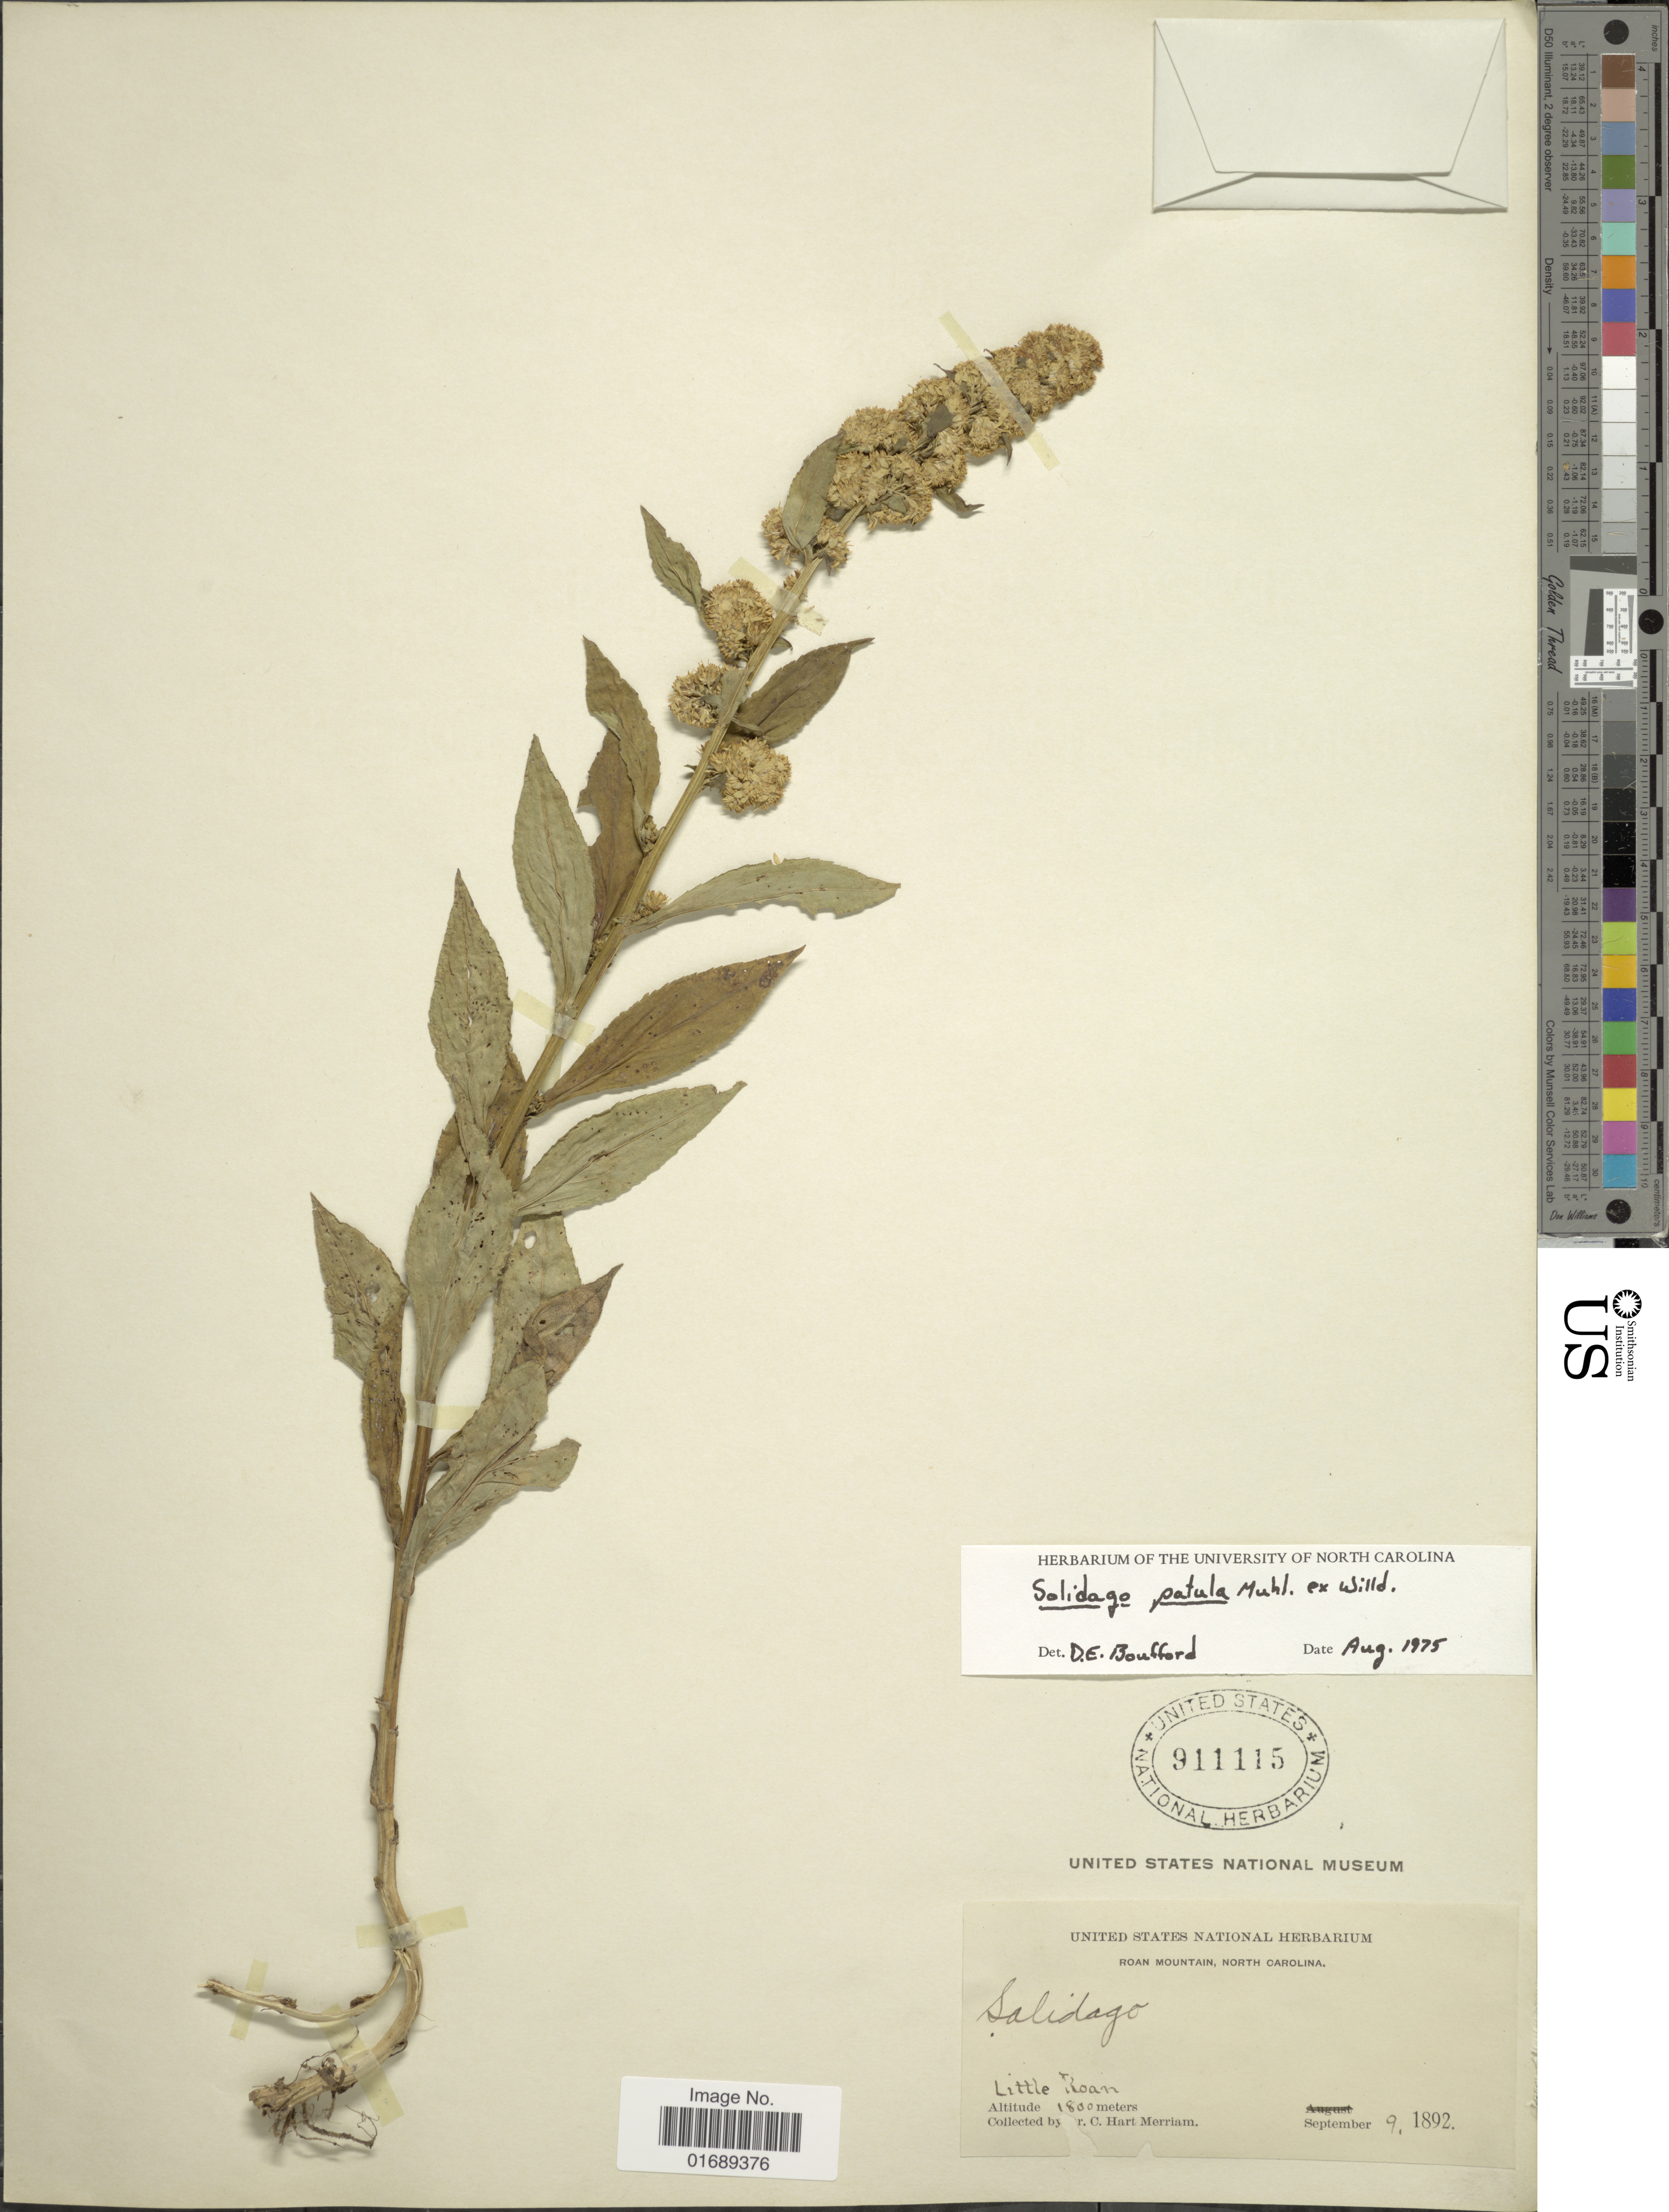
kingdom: Plantae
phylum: Tracheophyta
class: Magnoliopsida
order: Asterales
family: Asteraceae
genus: Solidago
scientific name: Solidago patula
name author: Muhl. ex Willd.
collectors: C. Merriam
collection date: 1892-09-09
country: United States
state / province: North Carolina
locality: Roan Mountain, Little Roan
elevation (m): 1800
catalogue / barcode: US 911115